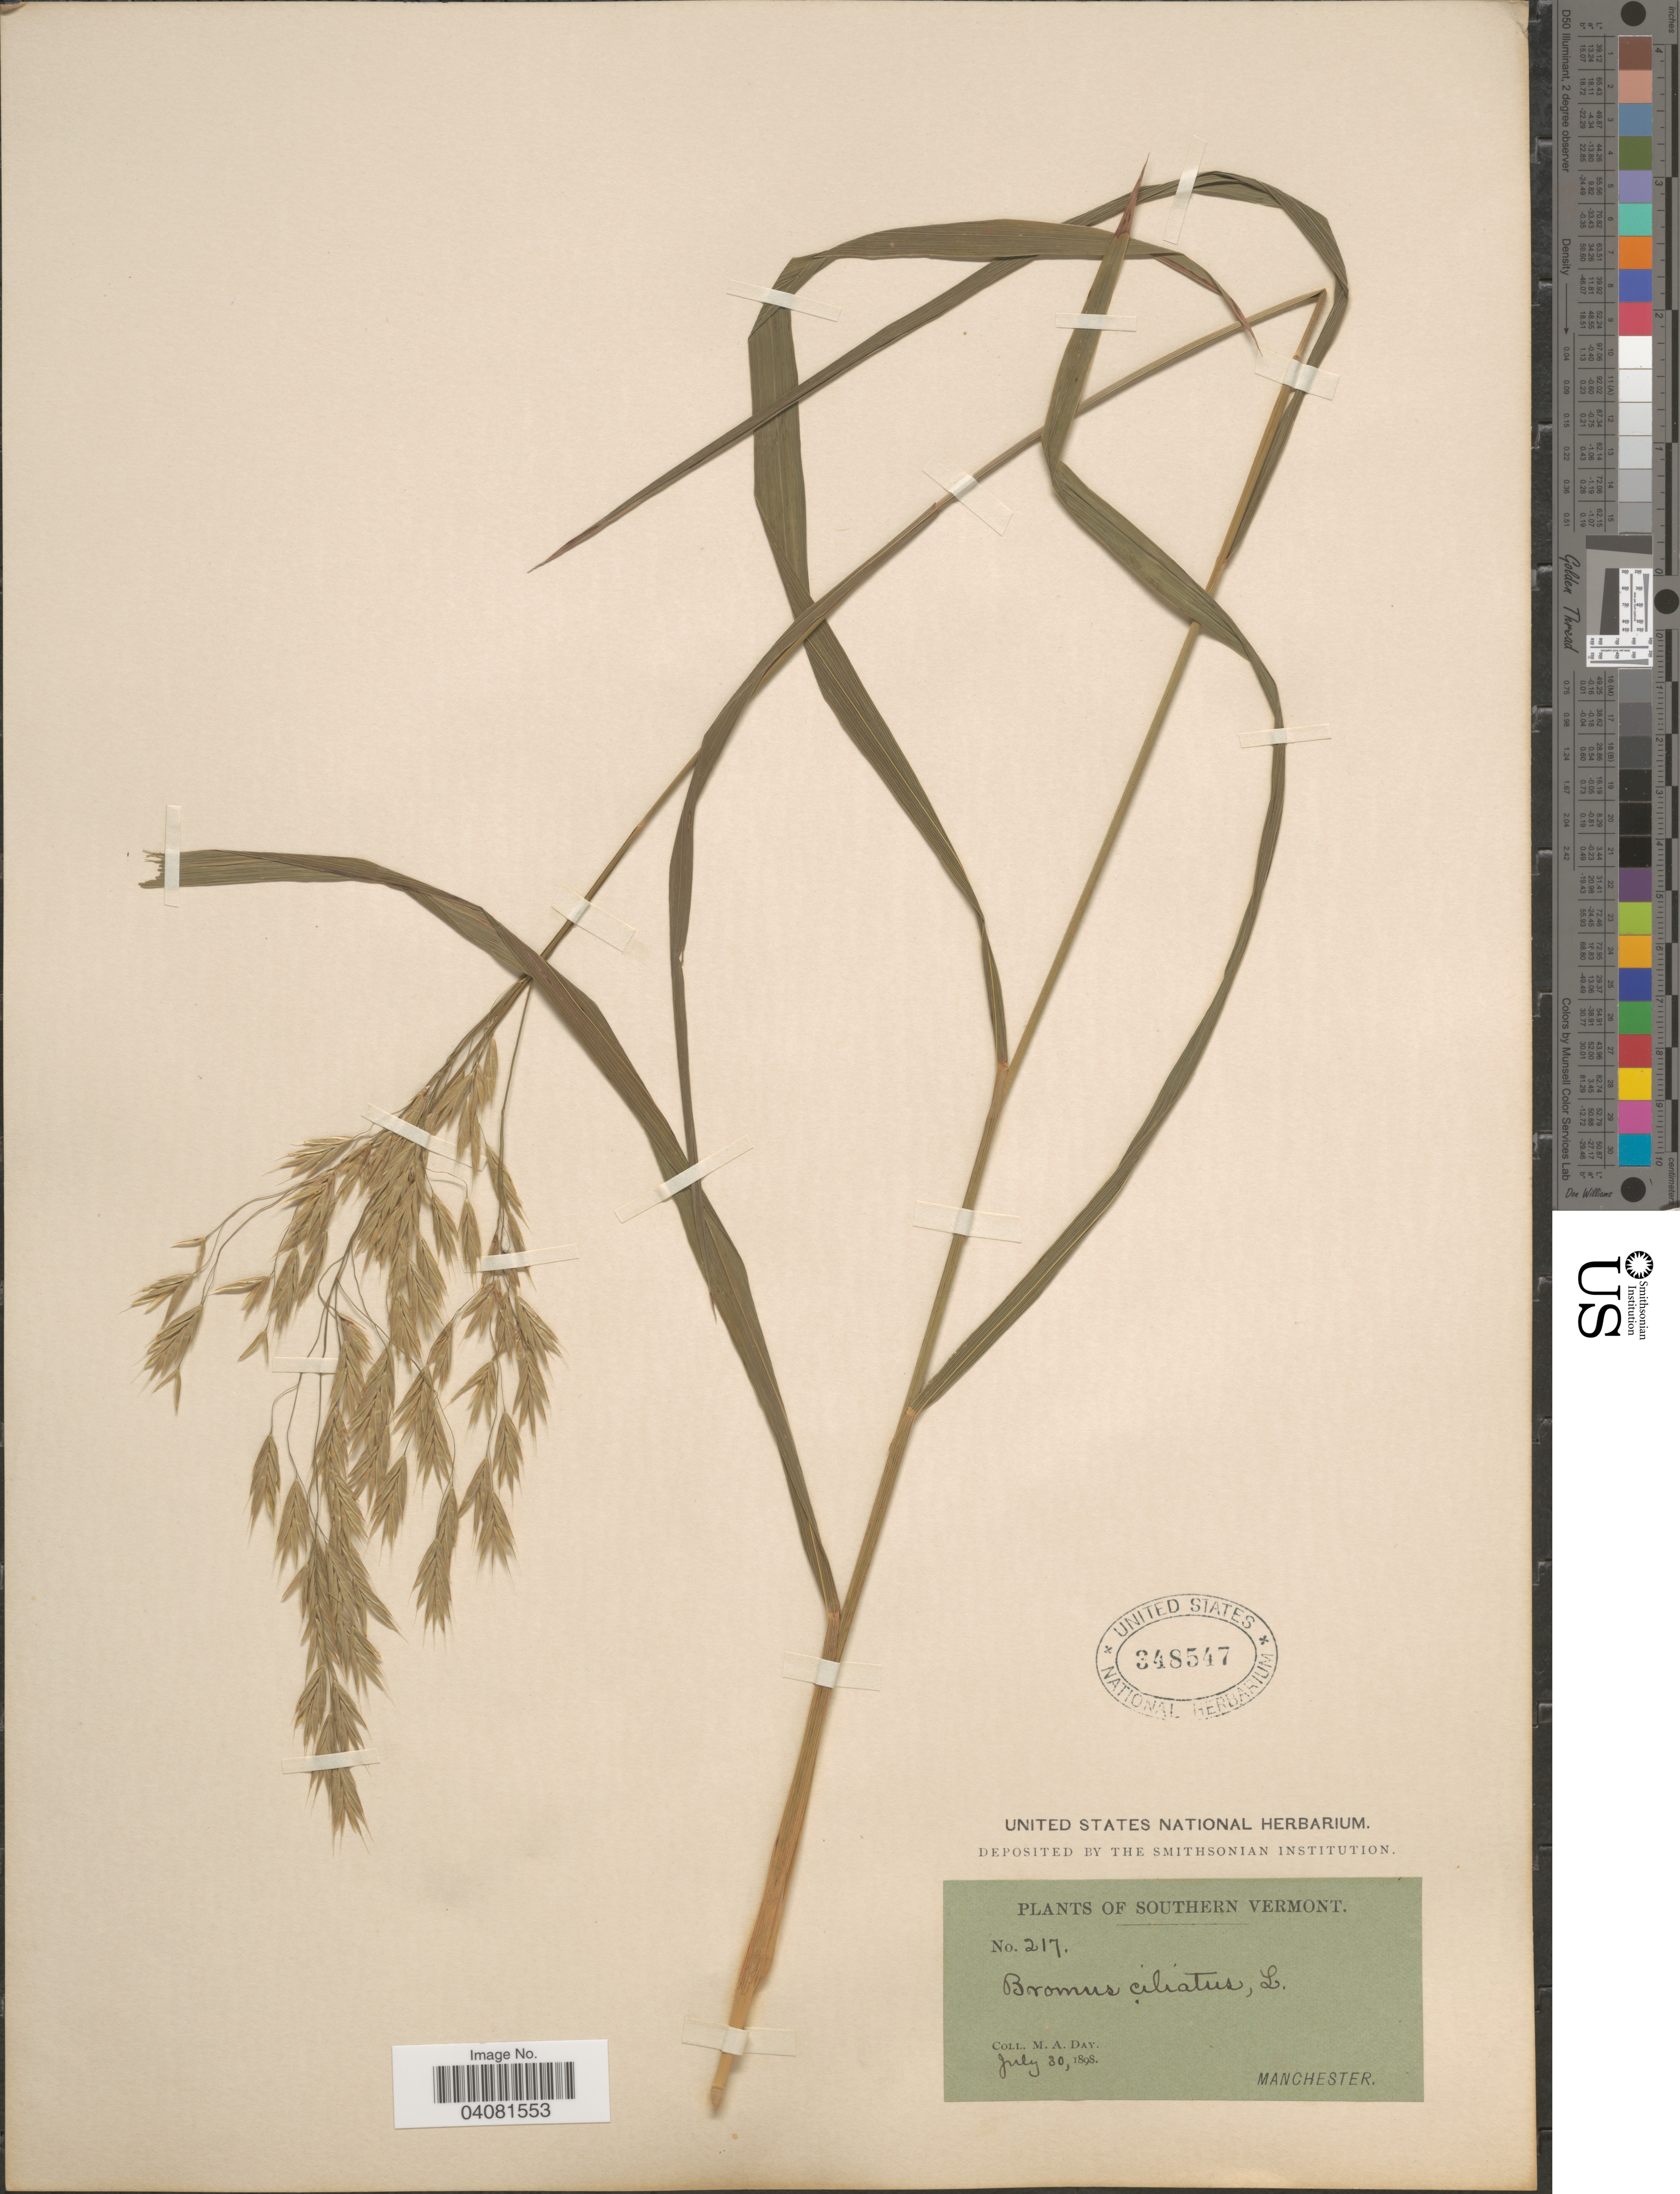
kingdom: Plantae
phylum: Tracheophyta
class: Liliopsida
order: Poales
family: Poaceae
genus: Bromus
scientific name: Bromus ciliatus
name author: L.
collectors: M. Day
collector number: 217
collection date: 1898-07-30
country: United States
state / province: Vermont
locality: Southern Vermont. Manchester.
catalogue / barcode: US 348547